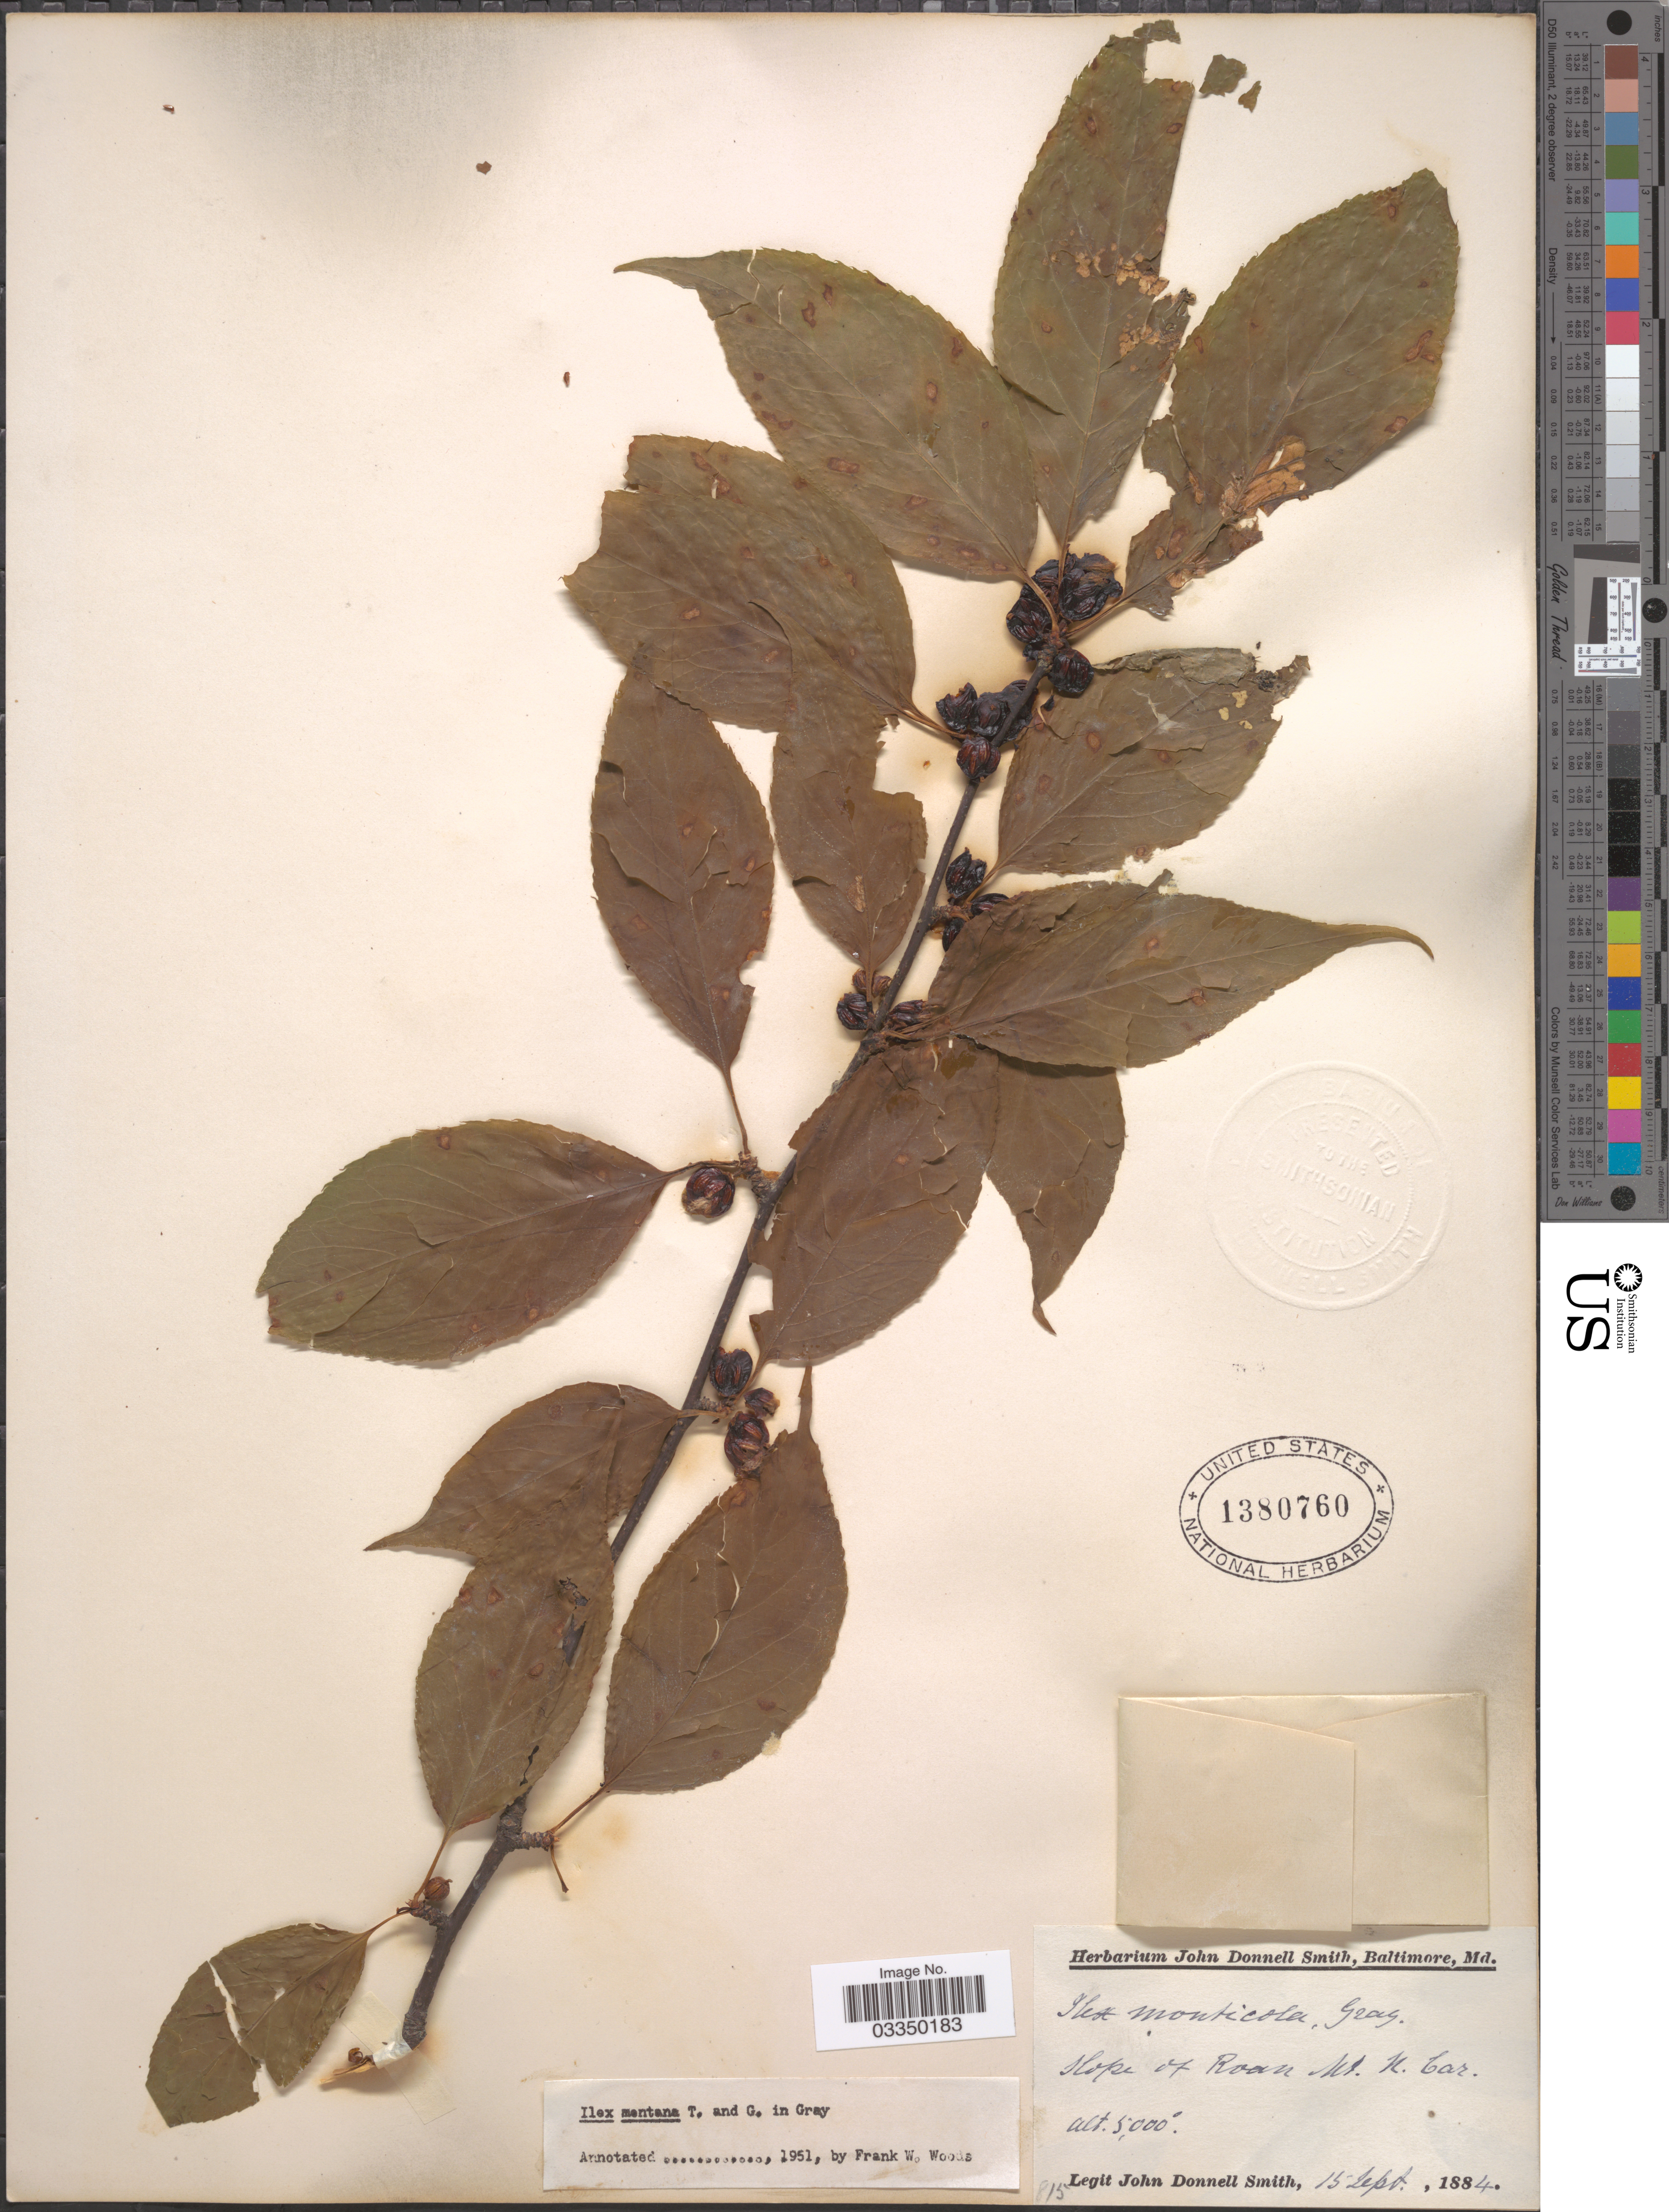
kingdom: Plantae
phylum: Tracheophyta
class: Magnoliopsida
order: Aquifoliales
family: Aquifoliaceae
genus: Ilex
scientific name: Ilex montana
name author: Torr. & A. Gray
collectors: J. Donnell Smith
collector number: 815?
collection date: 1884-09-15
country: United States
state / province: North Carolina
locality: Slope of Roan Mt.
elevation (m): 1524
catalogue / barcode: US 1380760